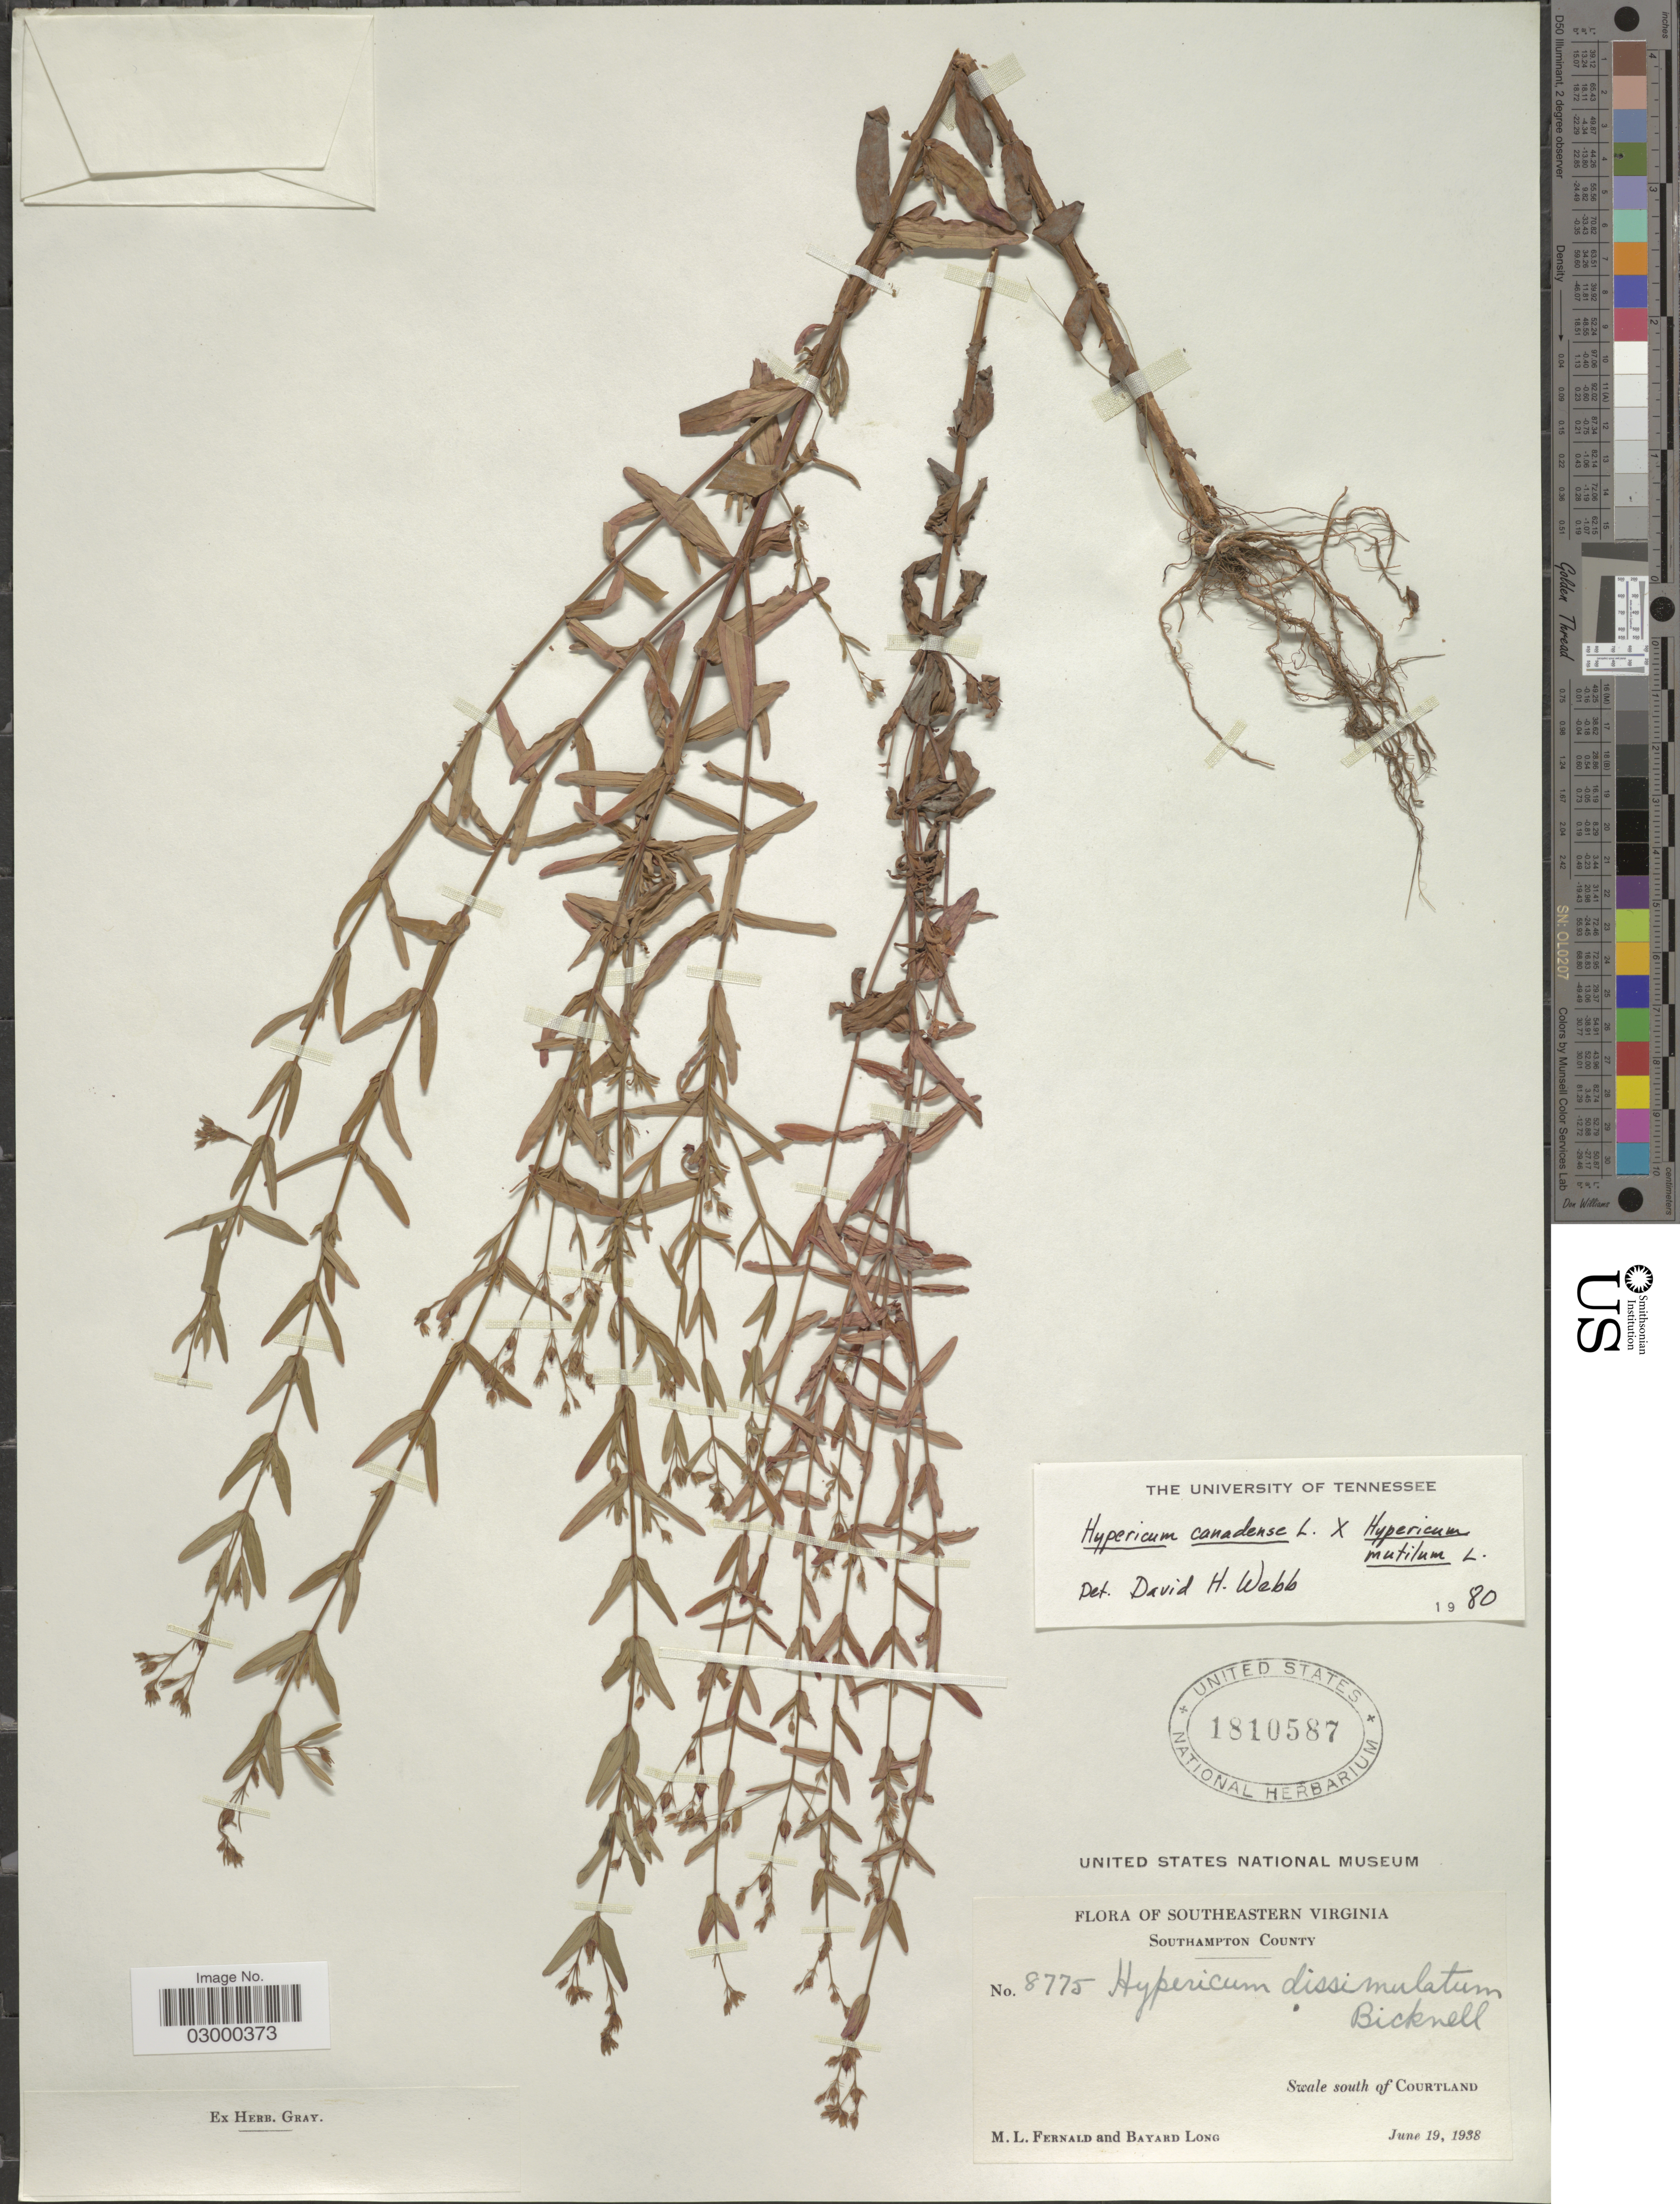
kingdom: Plantae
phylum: Tracheophyta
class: Magnoliopsida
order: Malpighiales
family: Hypericaceae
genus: Hypericum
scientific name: Hypericum canadense x H. mutilum L.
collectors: M. L. Fernald & B. Long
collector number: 8775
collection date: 1938-06-19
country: United States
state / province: Virginia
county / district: Southampton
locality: Southeastern Virginia, Southampton County, Swale south of Courtland.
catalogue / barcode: US 1810587